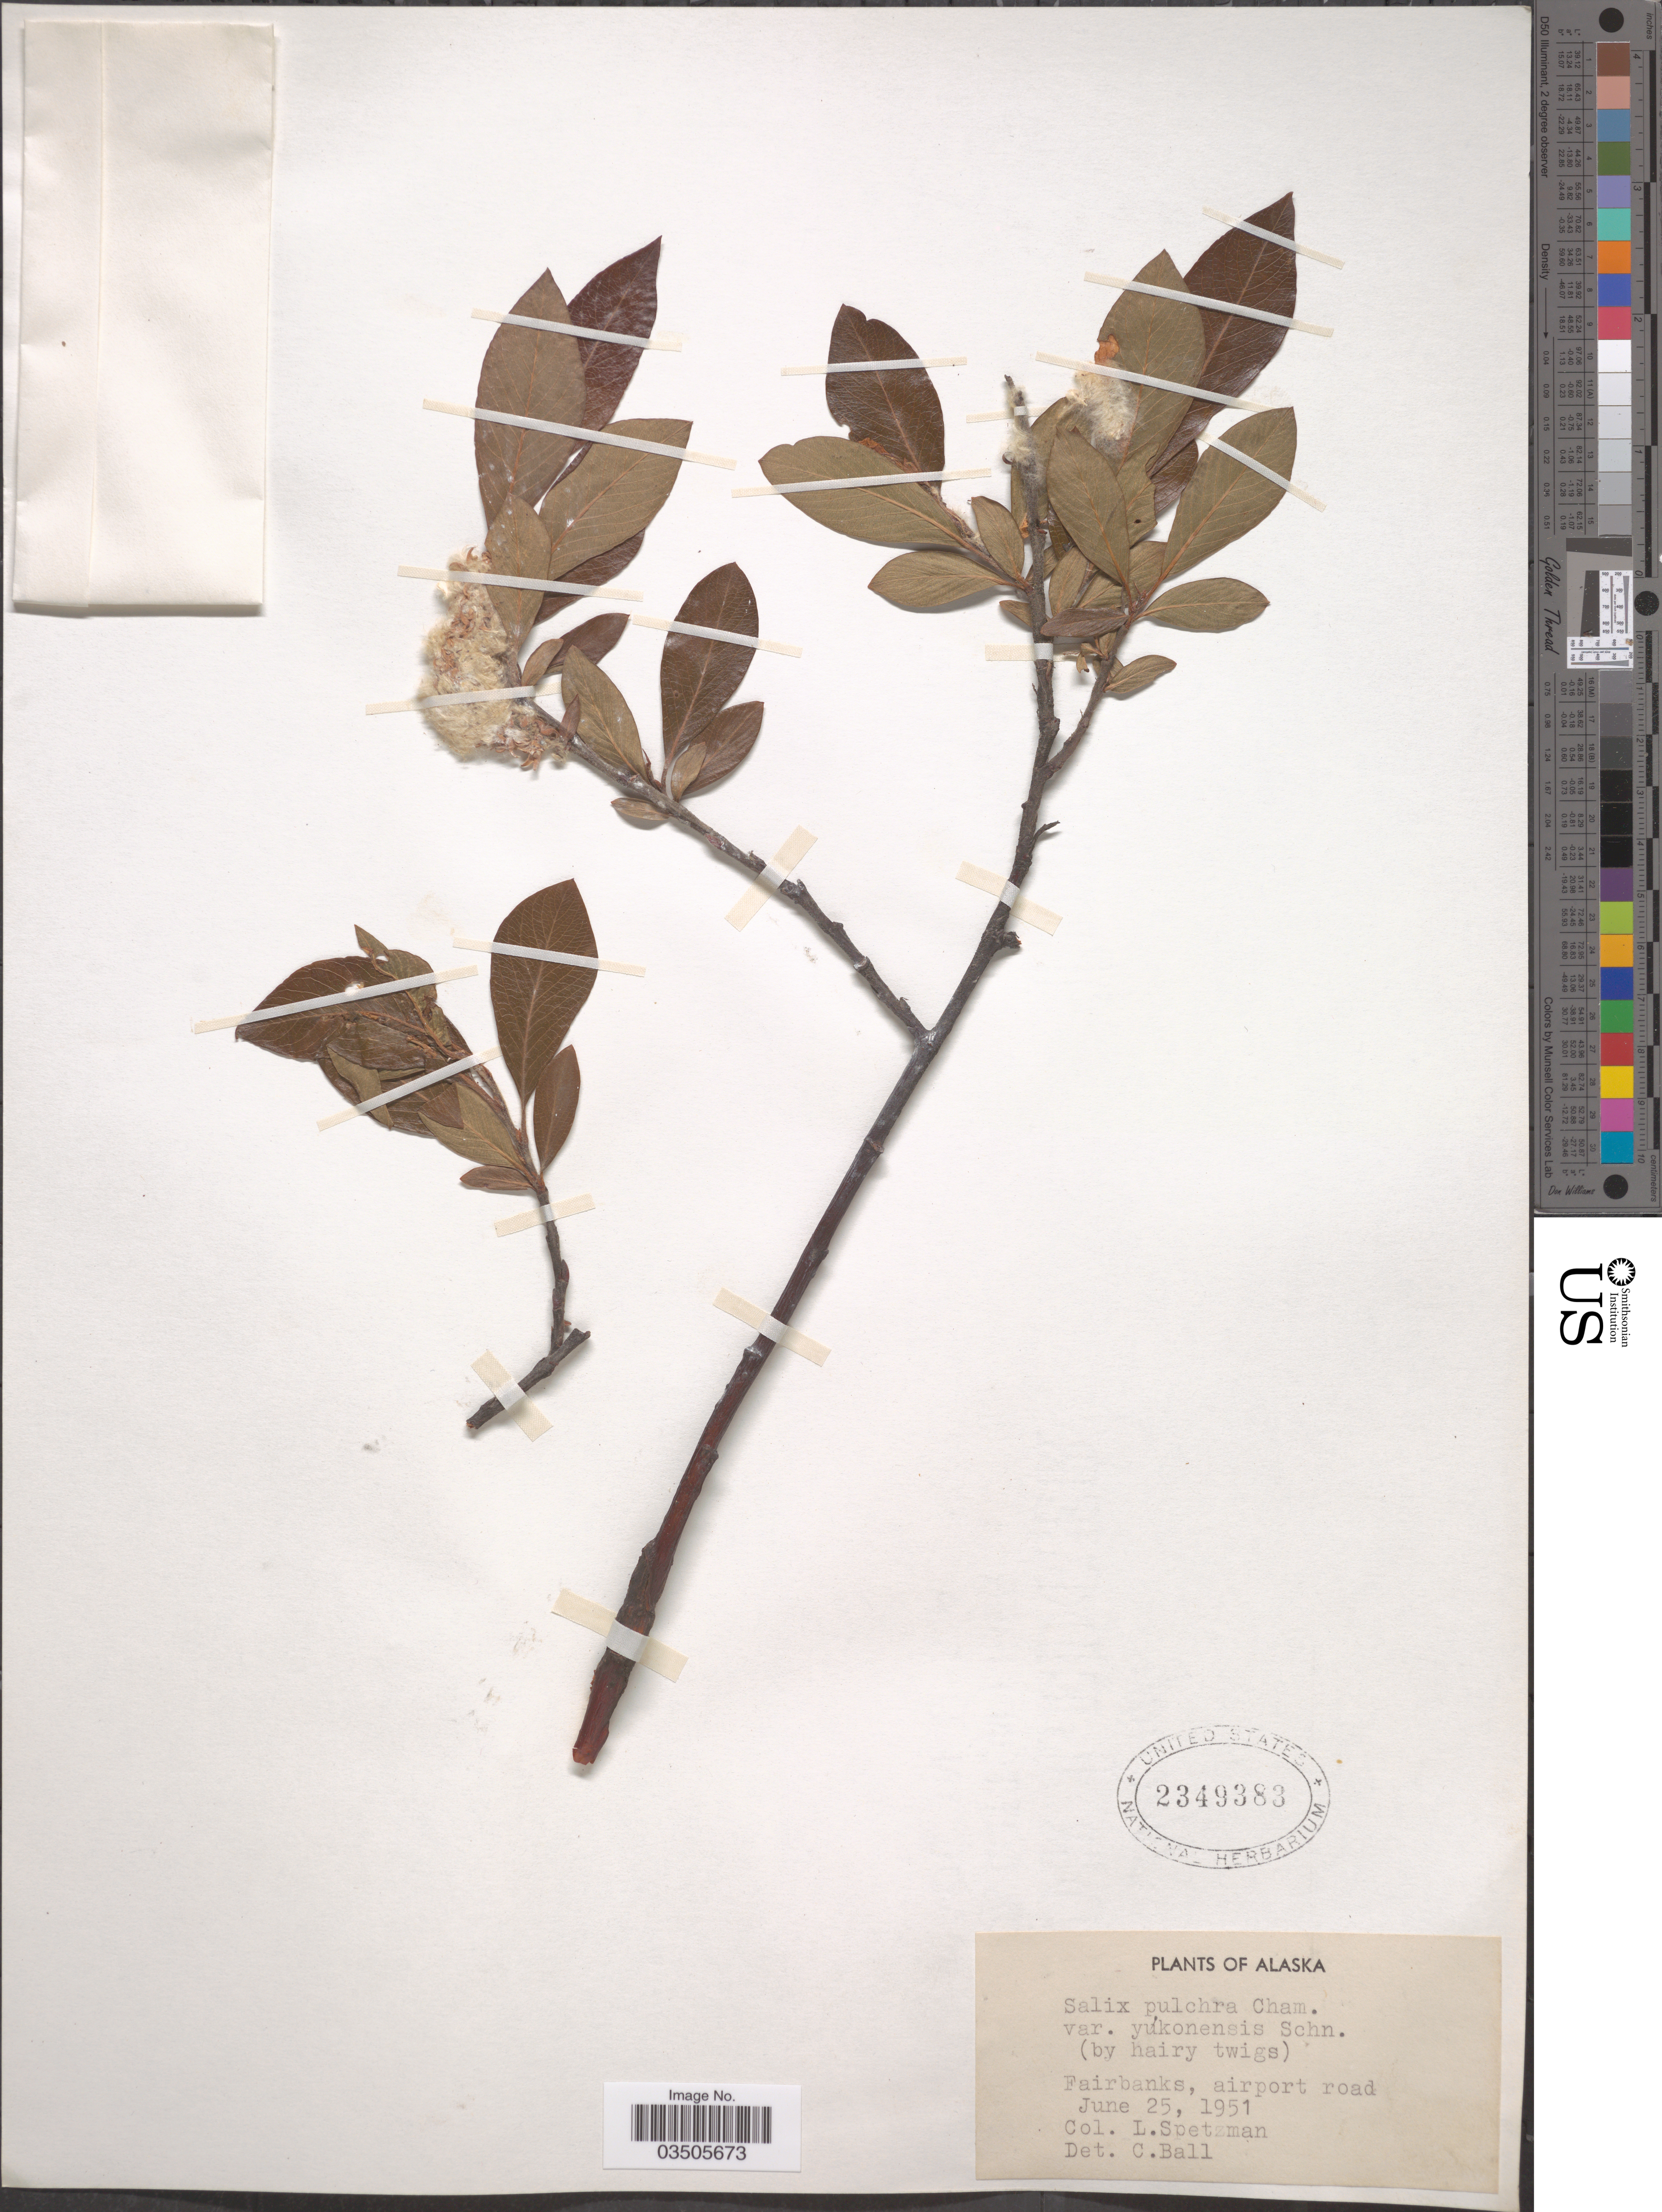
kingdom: Plantae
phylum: Tracheophyta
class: Magnoliopsida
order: Malpighiales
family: Salicaceae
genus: Salix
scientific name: Salix pulchra var. yukonensis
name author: C.K. Schneid.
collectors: L. Spetzman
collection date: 1951-06-25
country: United States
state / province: Alaska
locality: Fairbanks, airport road.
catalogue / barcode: US 2349383